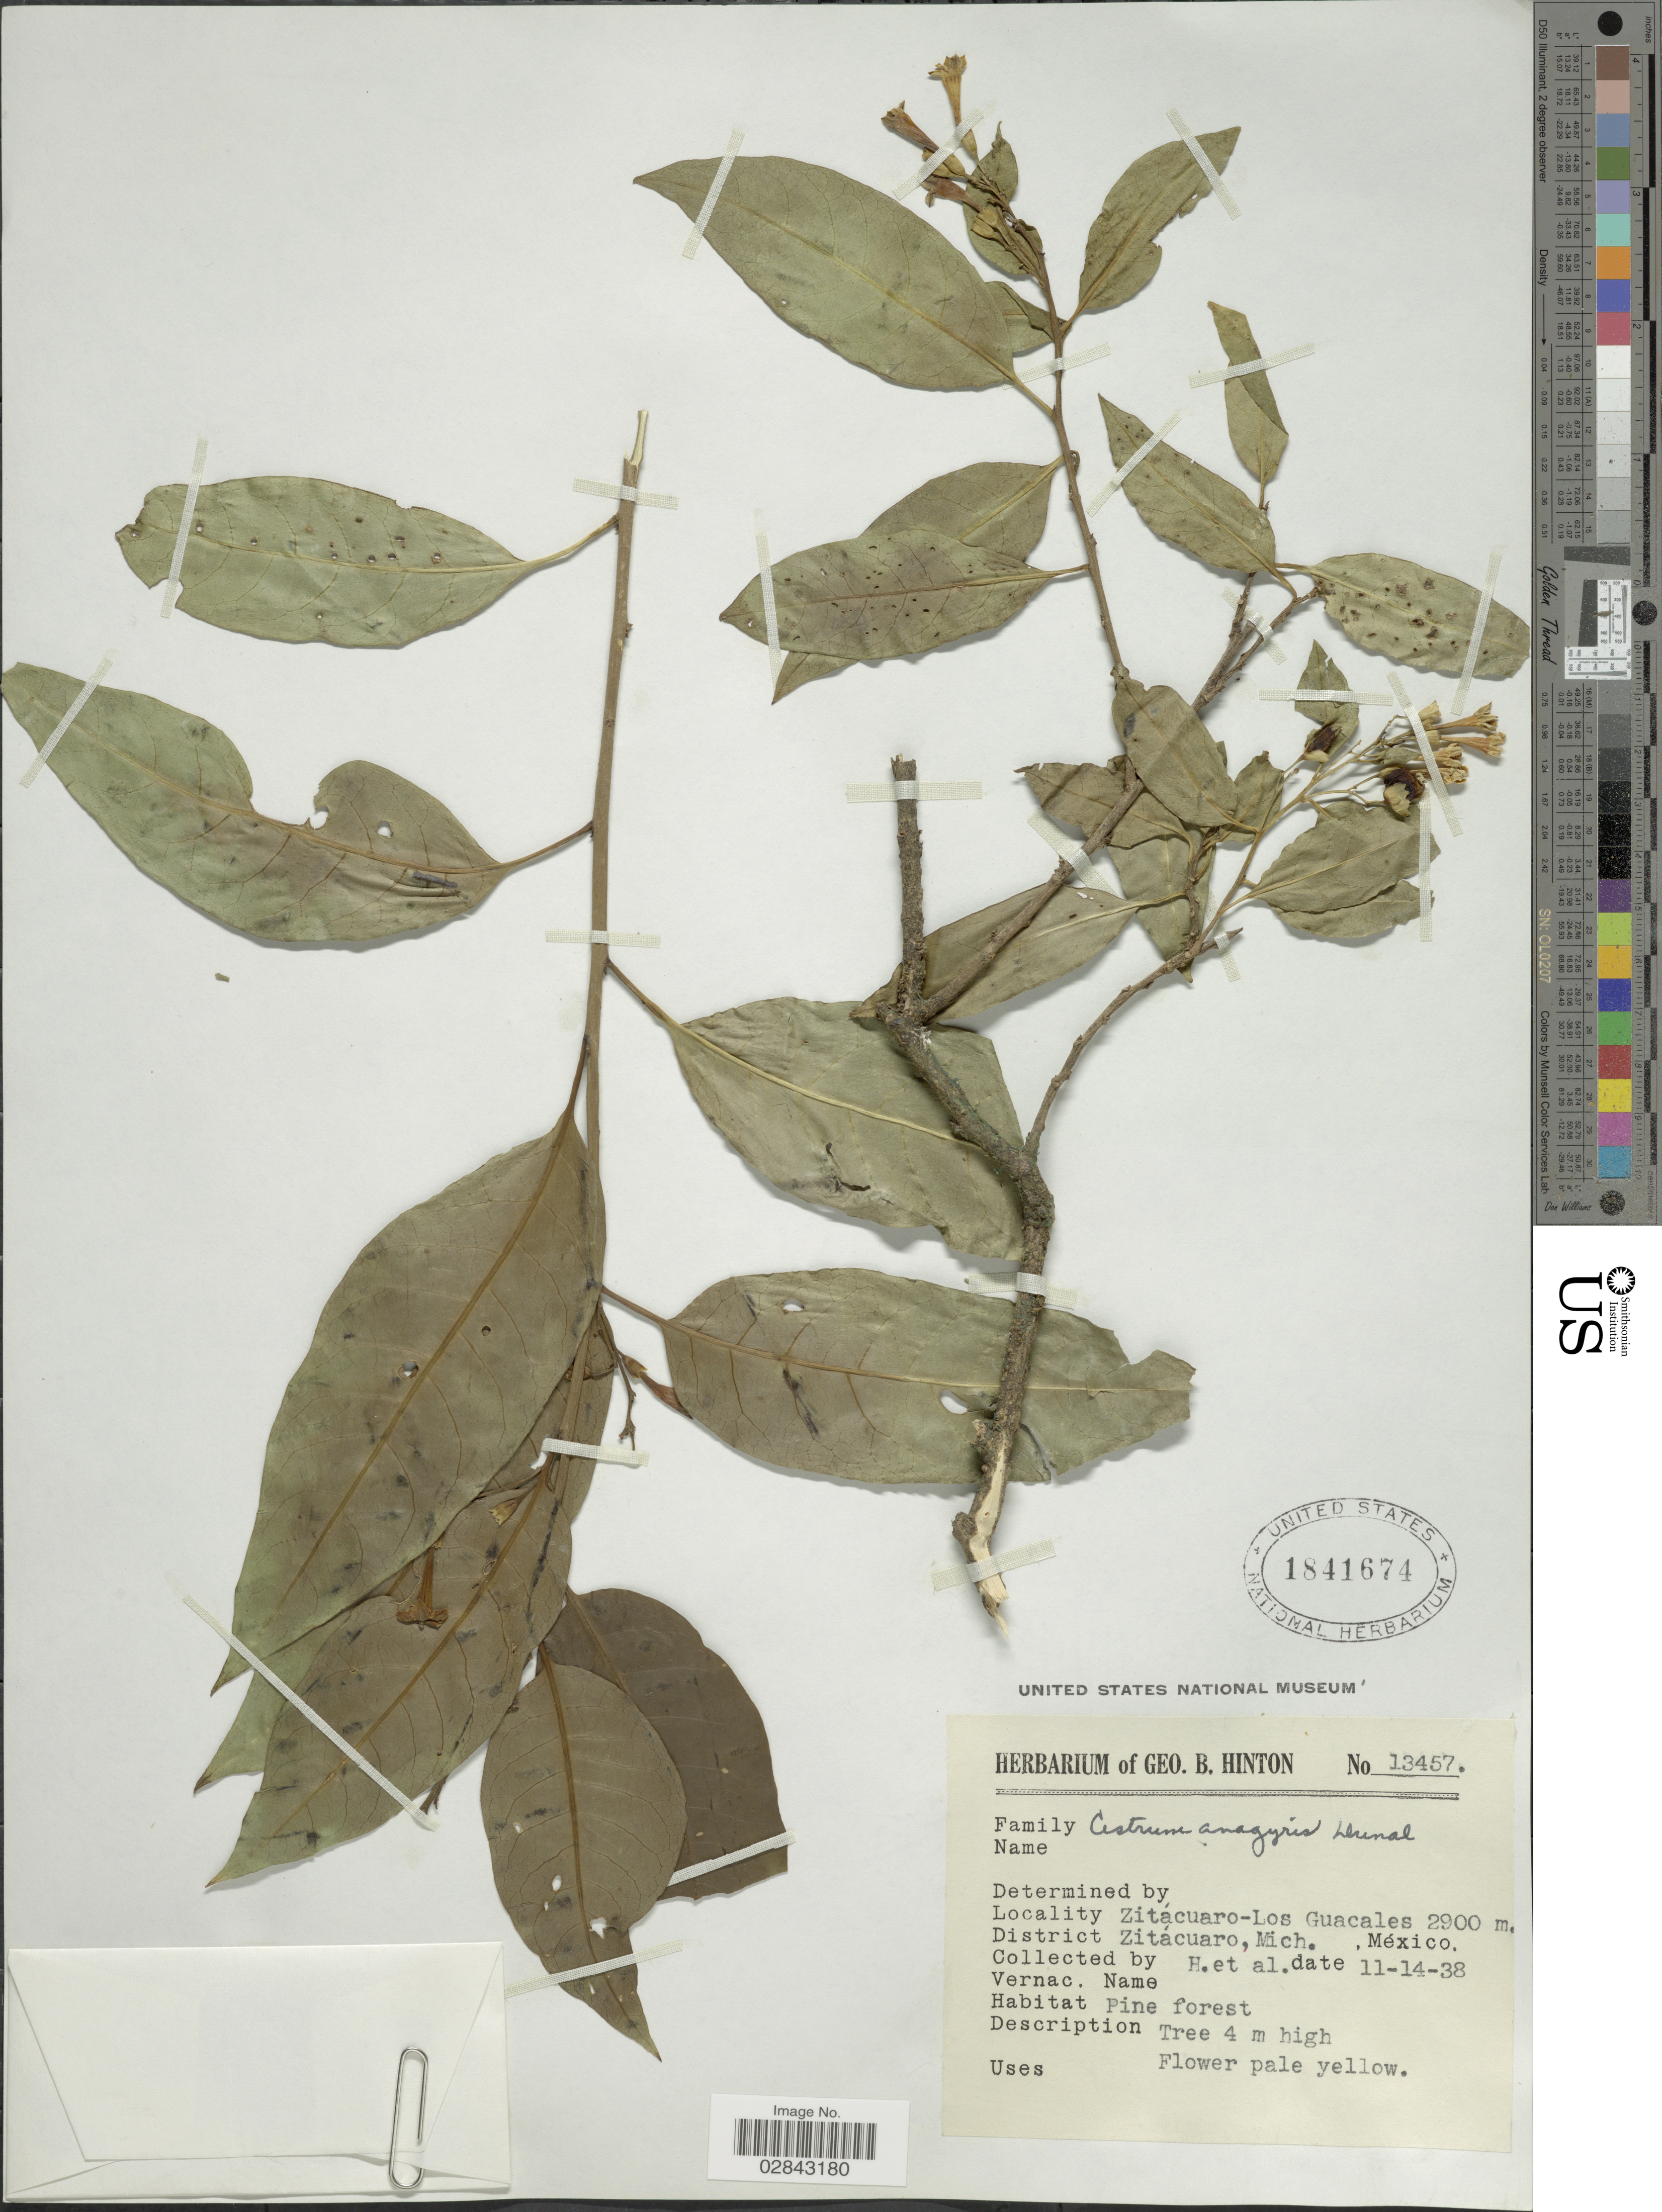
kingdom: Plantae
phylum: Tracheophyta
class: Magnoliopsida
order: Solanales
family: Solanaceae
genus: Cestrum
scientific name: Cestrum anagyris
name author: Dunal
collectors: G. B. Hinton & et al.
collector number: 13457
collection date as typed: Transcribed d/m/y: 14/11/38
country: Mexico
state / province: Michoacán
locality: Zitácuaro-Los Guacales, District Zitácuaro, Mich.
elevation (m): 2900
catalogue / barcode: US 1841674